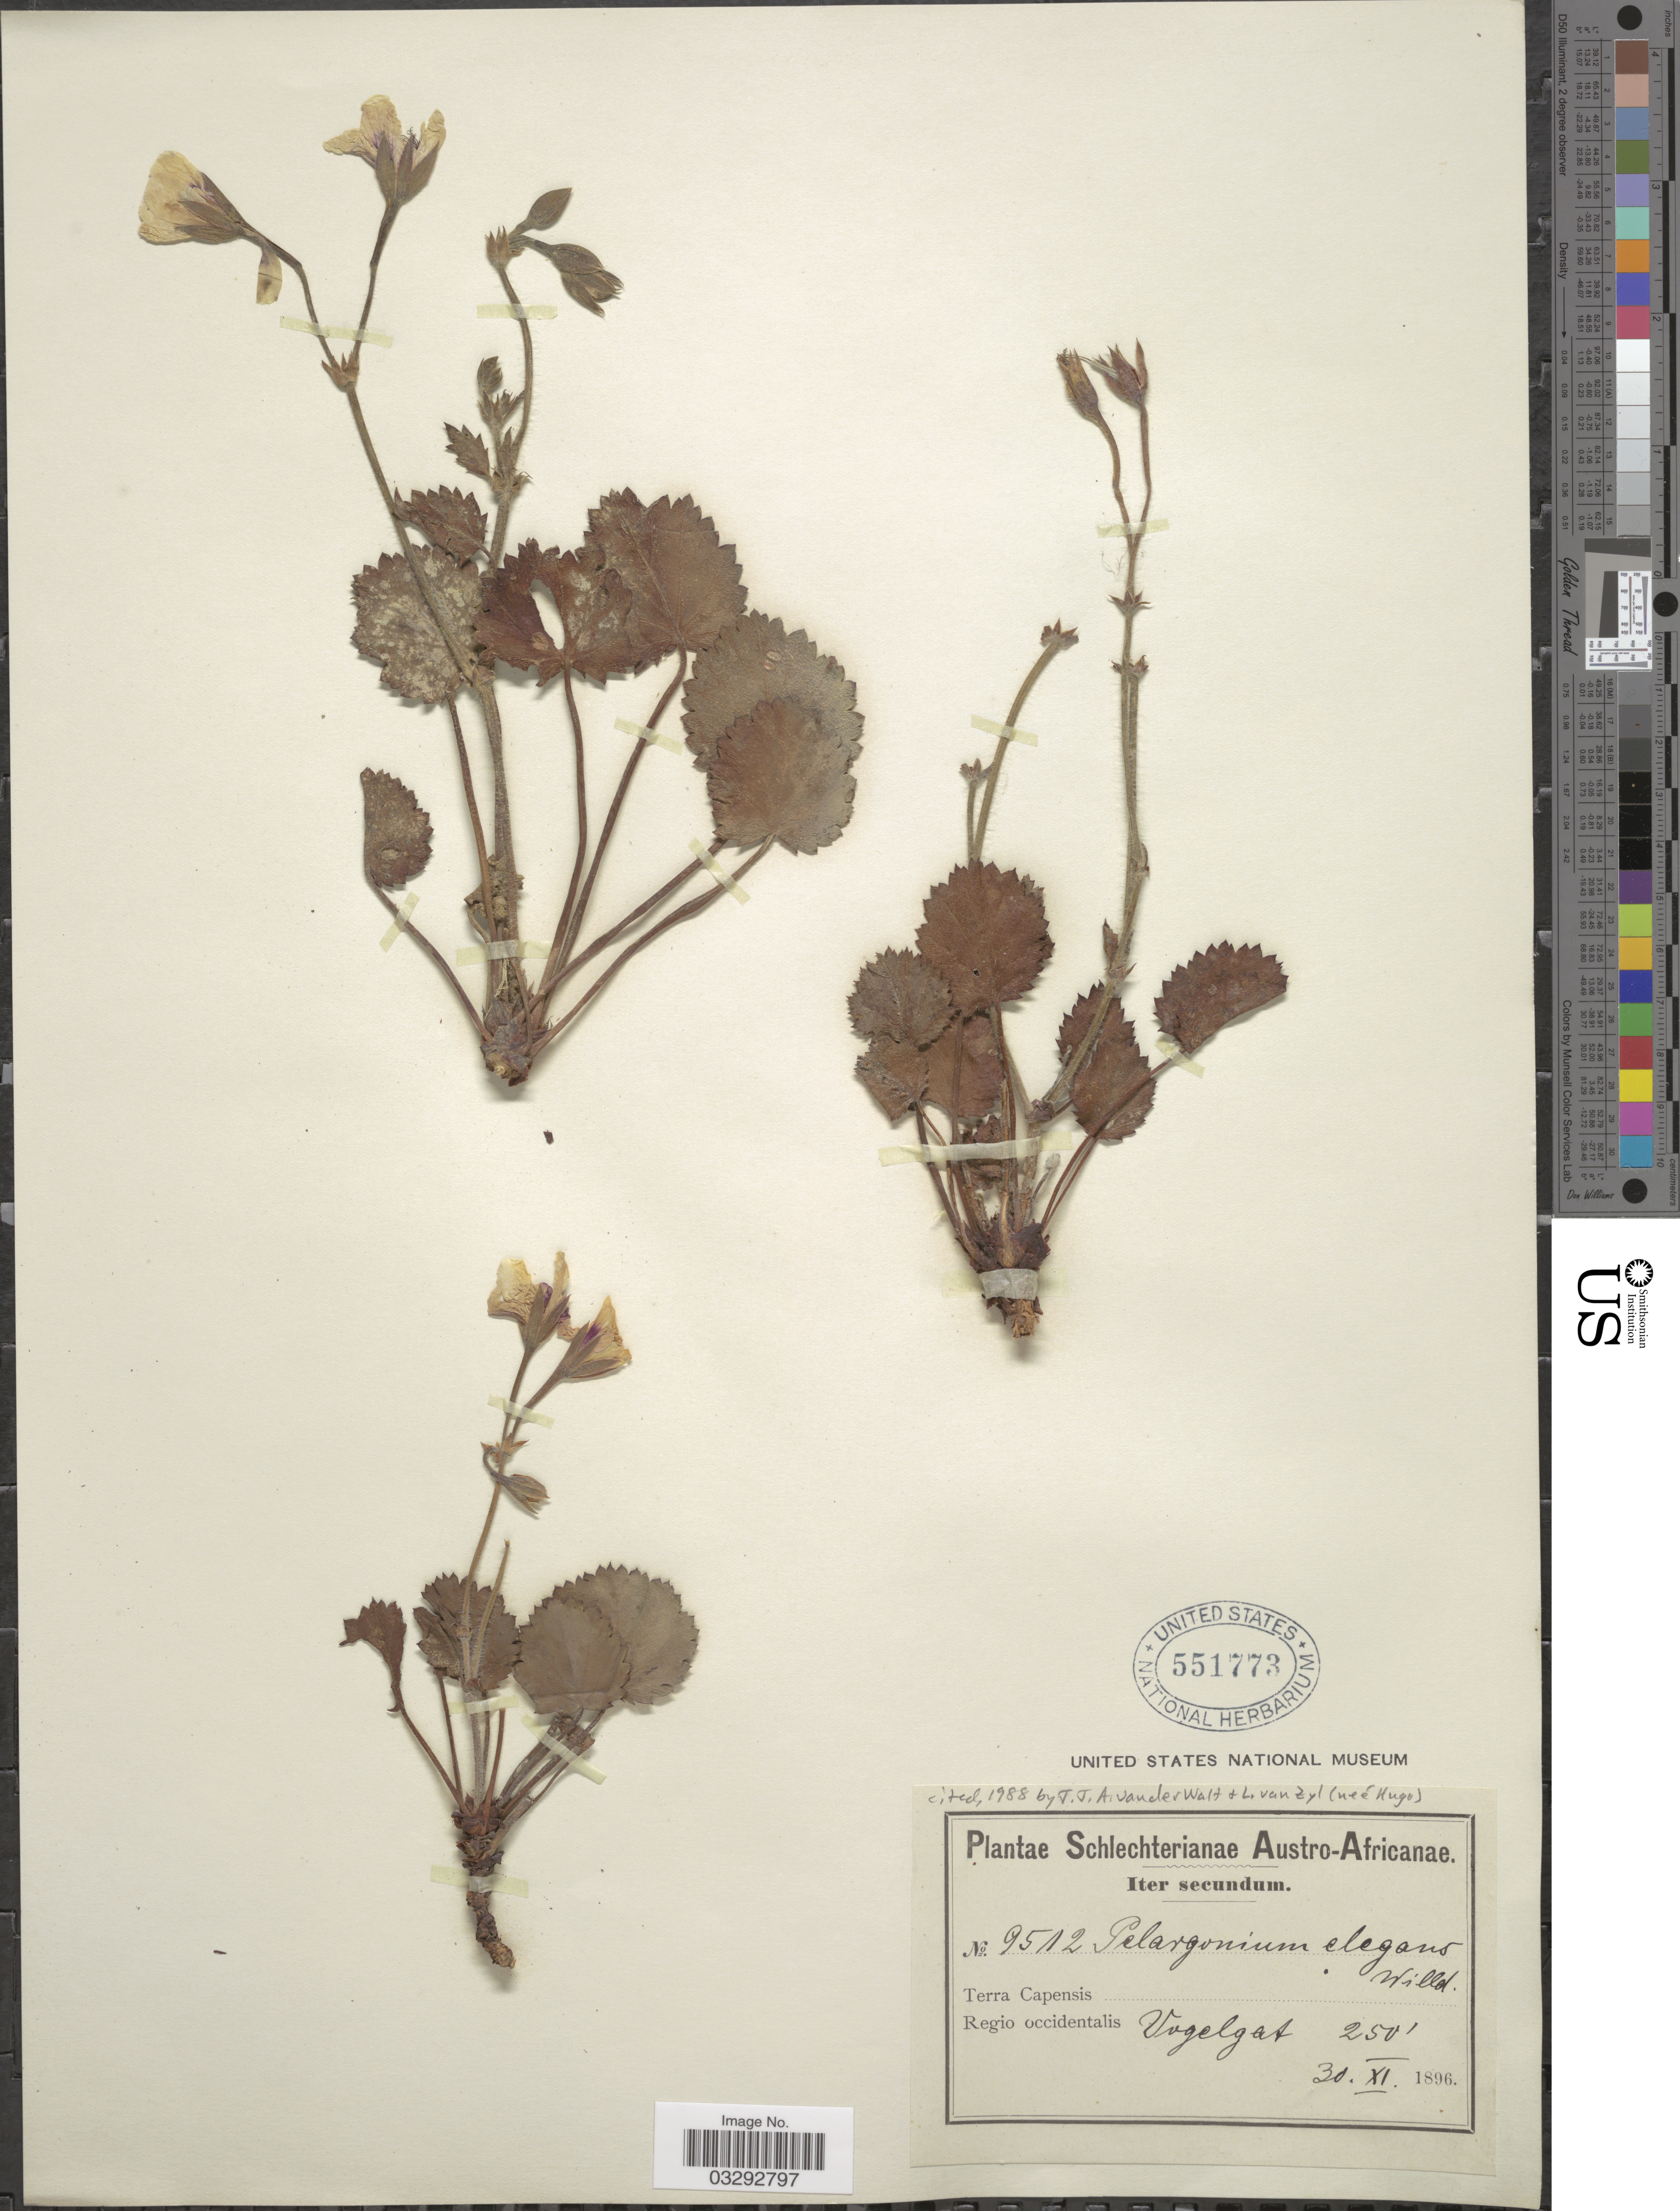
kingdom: Plantae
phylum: Tracheophyta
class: Magnoliopsida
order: Geraniales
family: Geraniaceae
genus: Pelargonium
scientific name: Pelargonium elegans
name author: Willd.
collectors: Schlechter, --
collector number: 9512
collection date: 1896-11-30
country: South Africa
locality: Austro-Africanae, Terra Capensis, Regio occidentalis Vogelgat.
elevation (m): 76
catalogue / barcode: US 551773